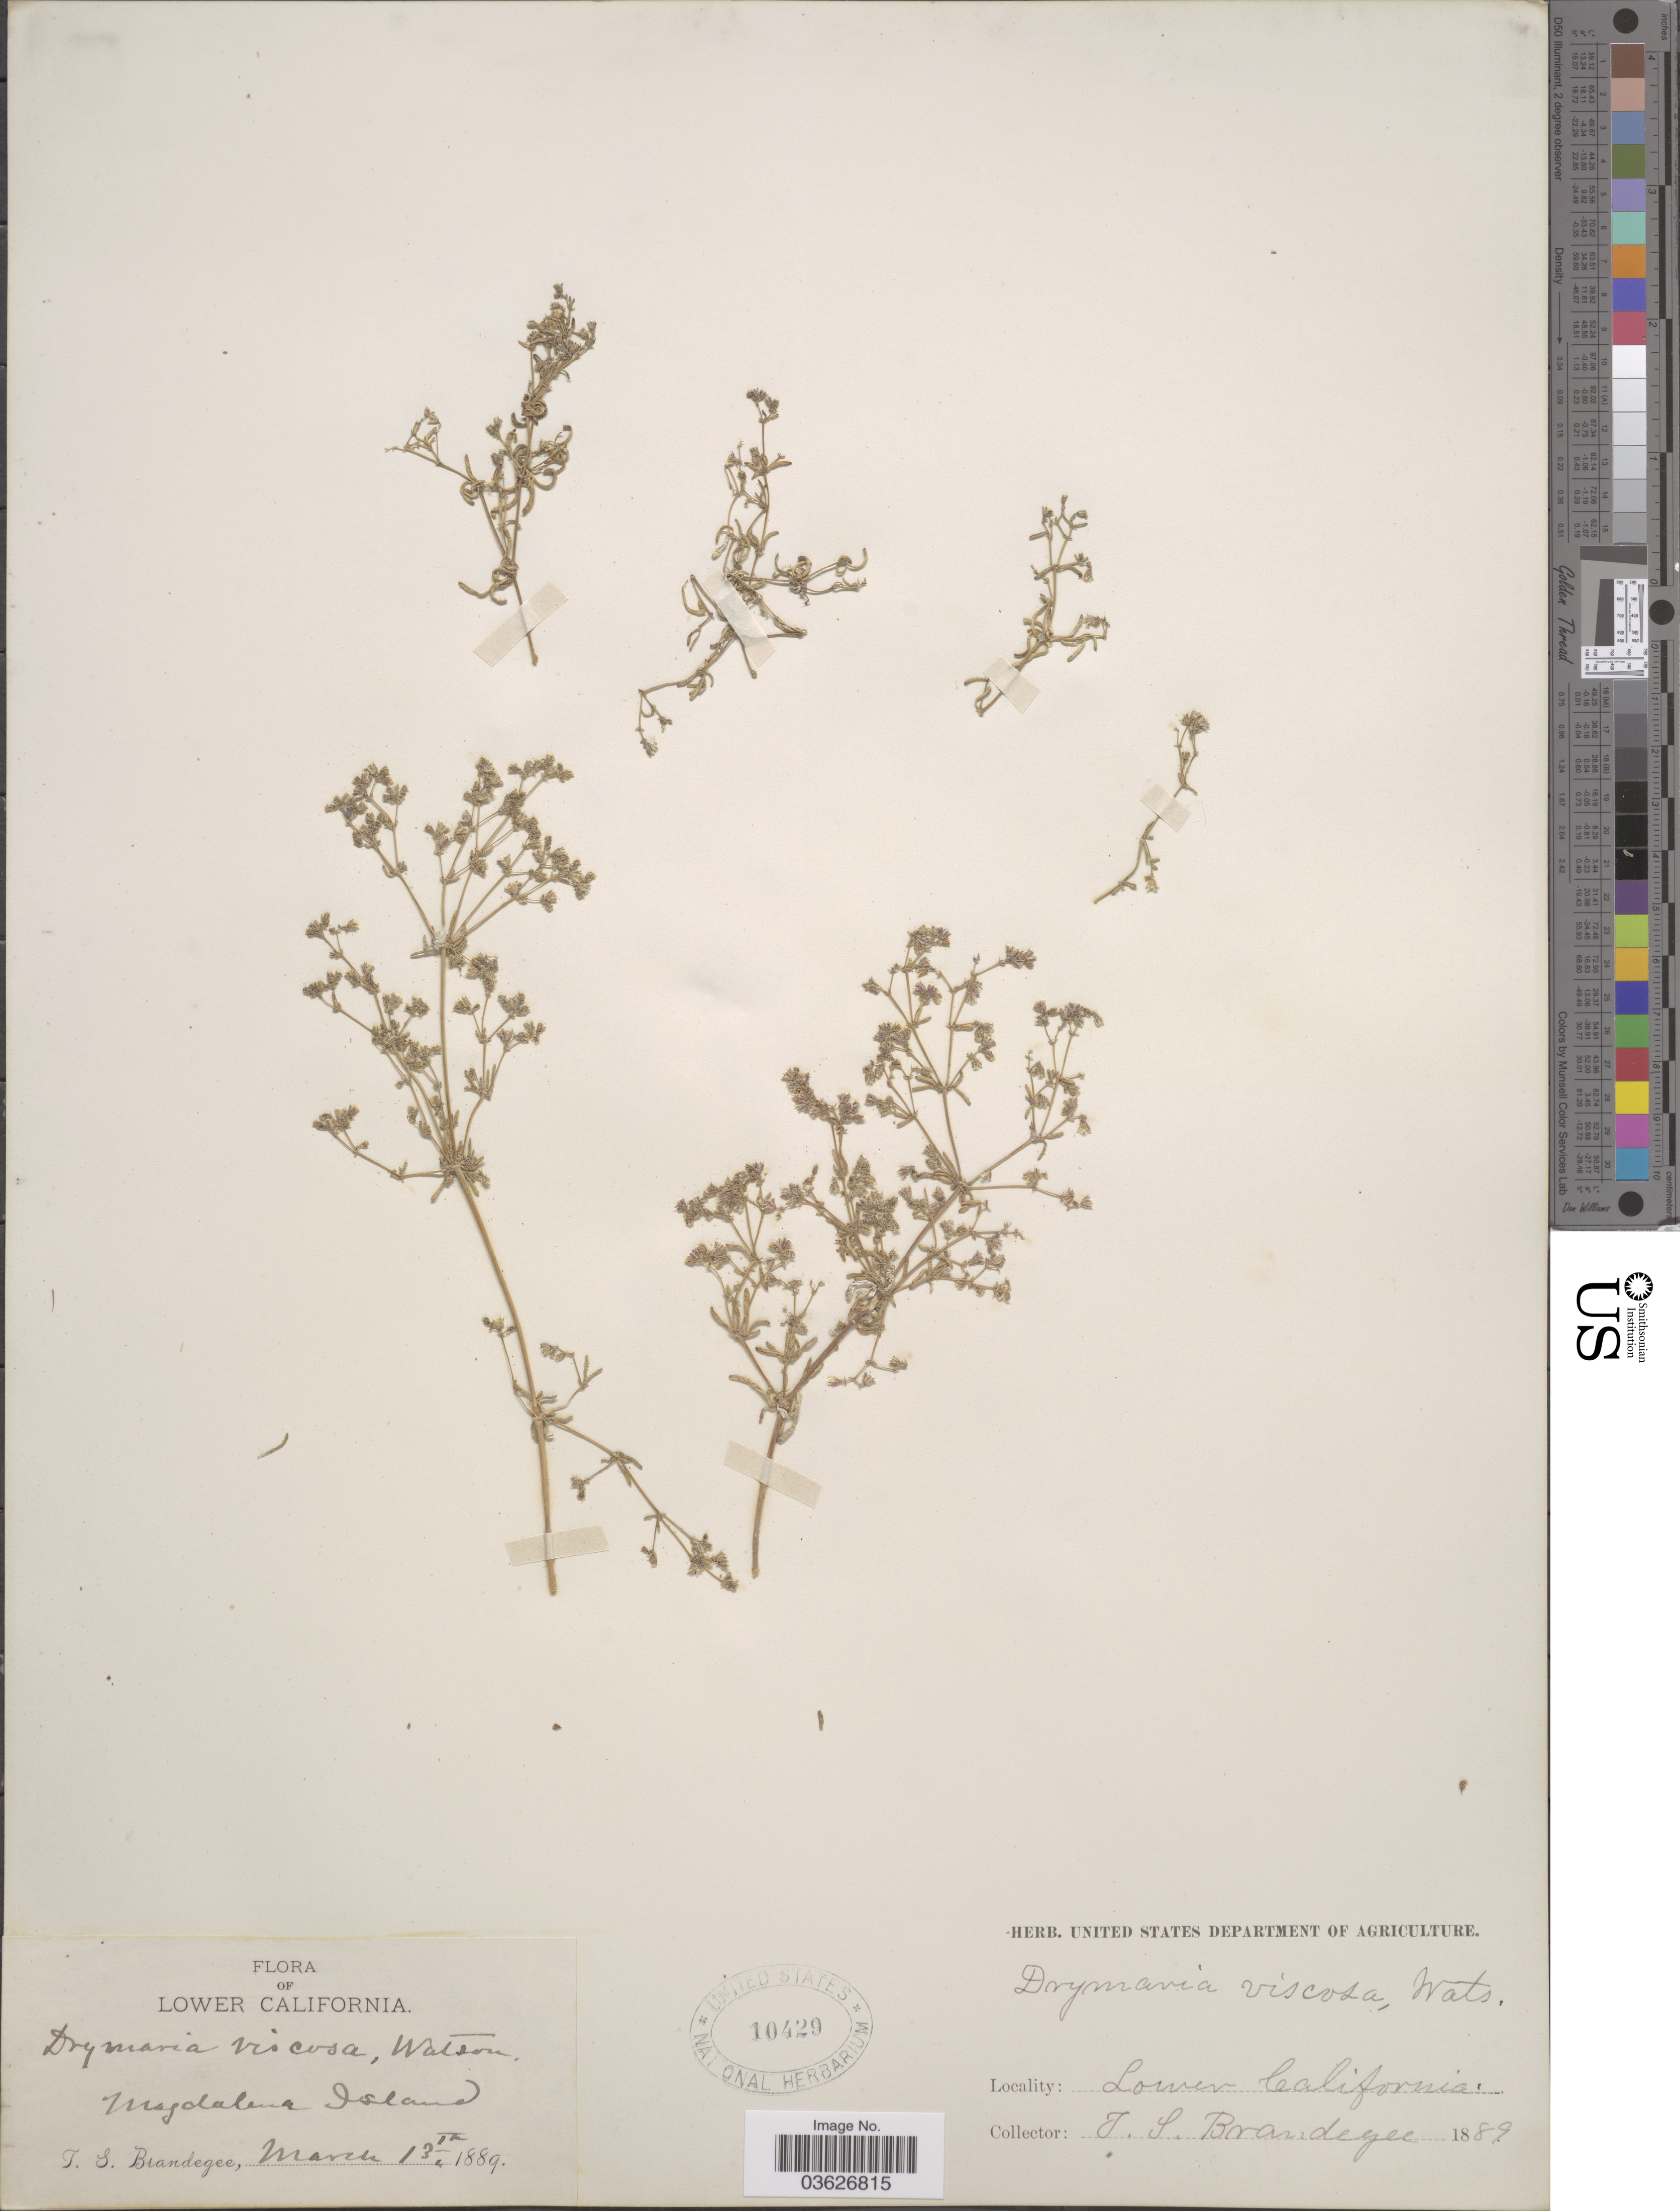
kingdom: Plantae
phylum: Tracheophyta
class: Magnoliopsida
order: Caryophyllales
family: Caryophyllaceae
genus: Drymaria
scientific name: Drymaria viscosa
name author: S. Watson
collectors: T. S. Brandegee (herbarium)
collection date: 1889-03-13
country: Mexico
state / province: Baja California Sur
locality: Lower California. Magdalena Island.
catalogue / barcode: US 10429